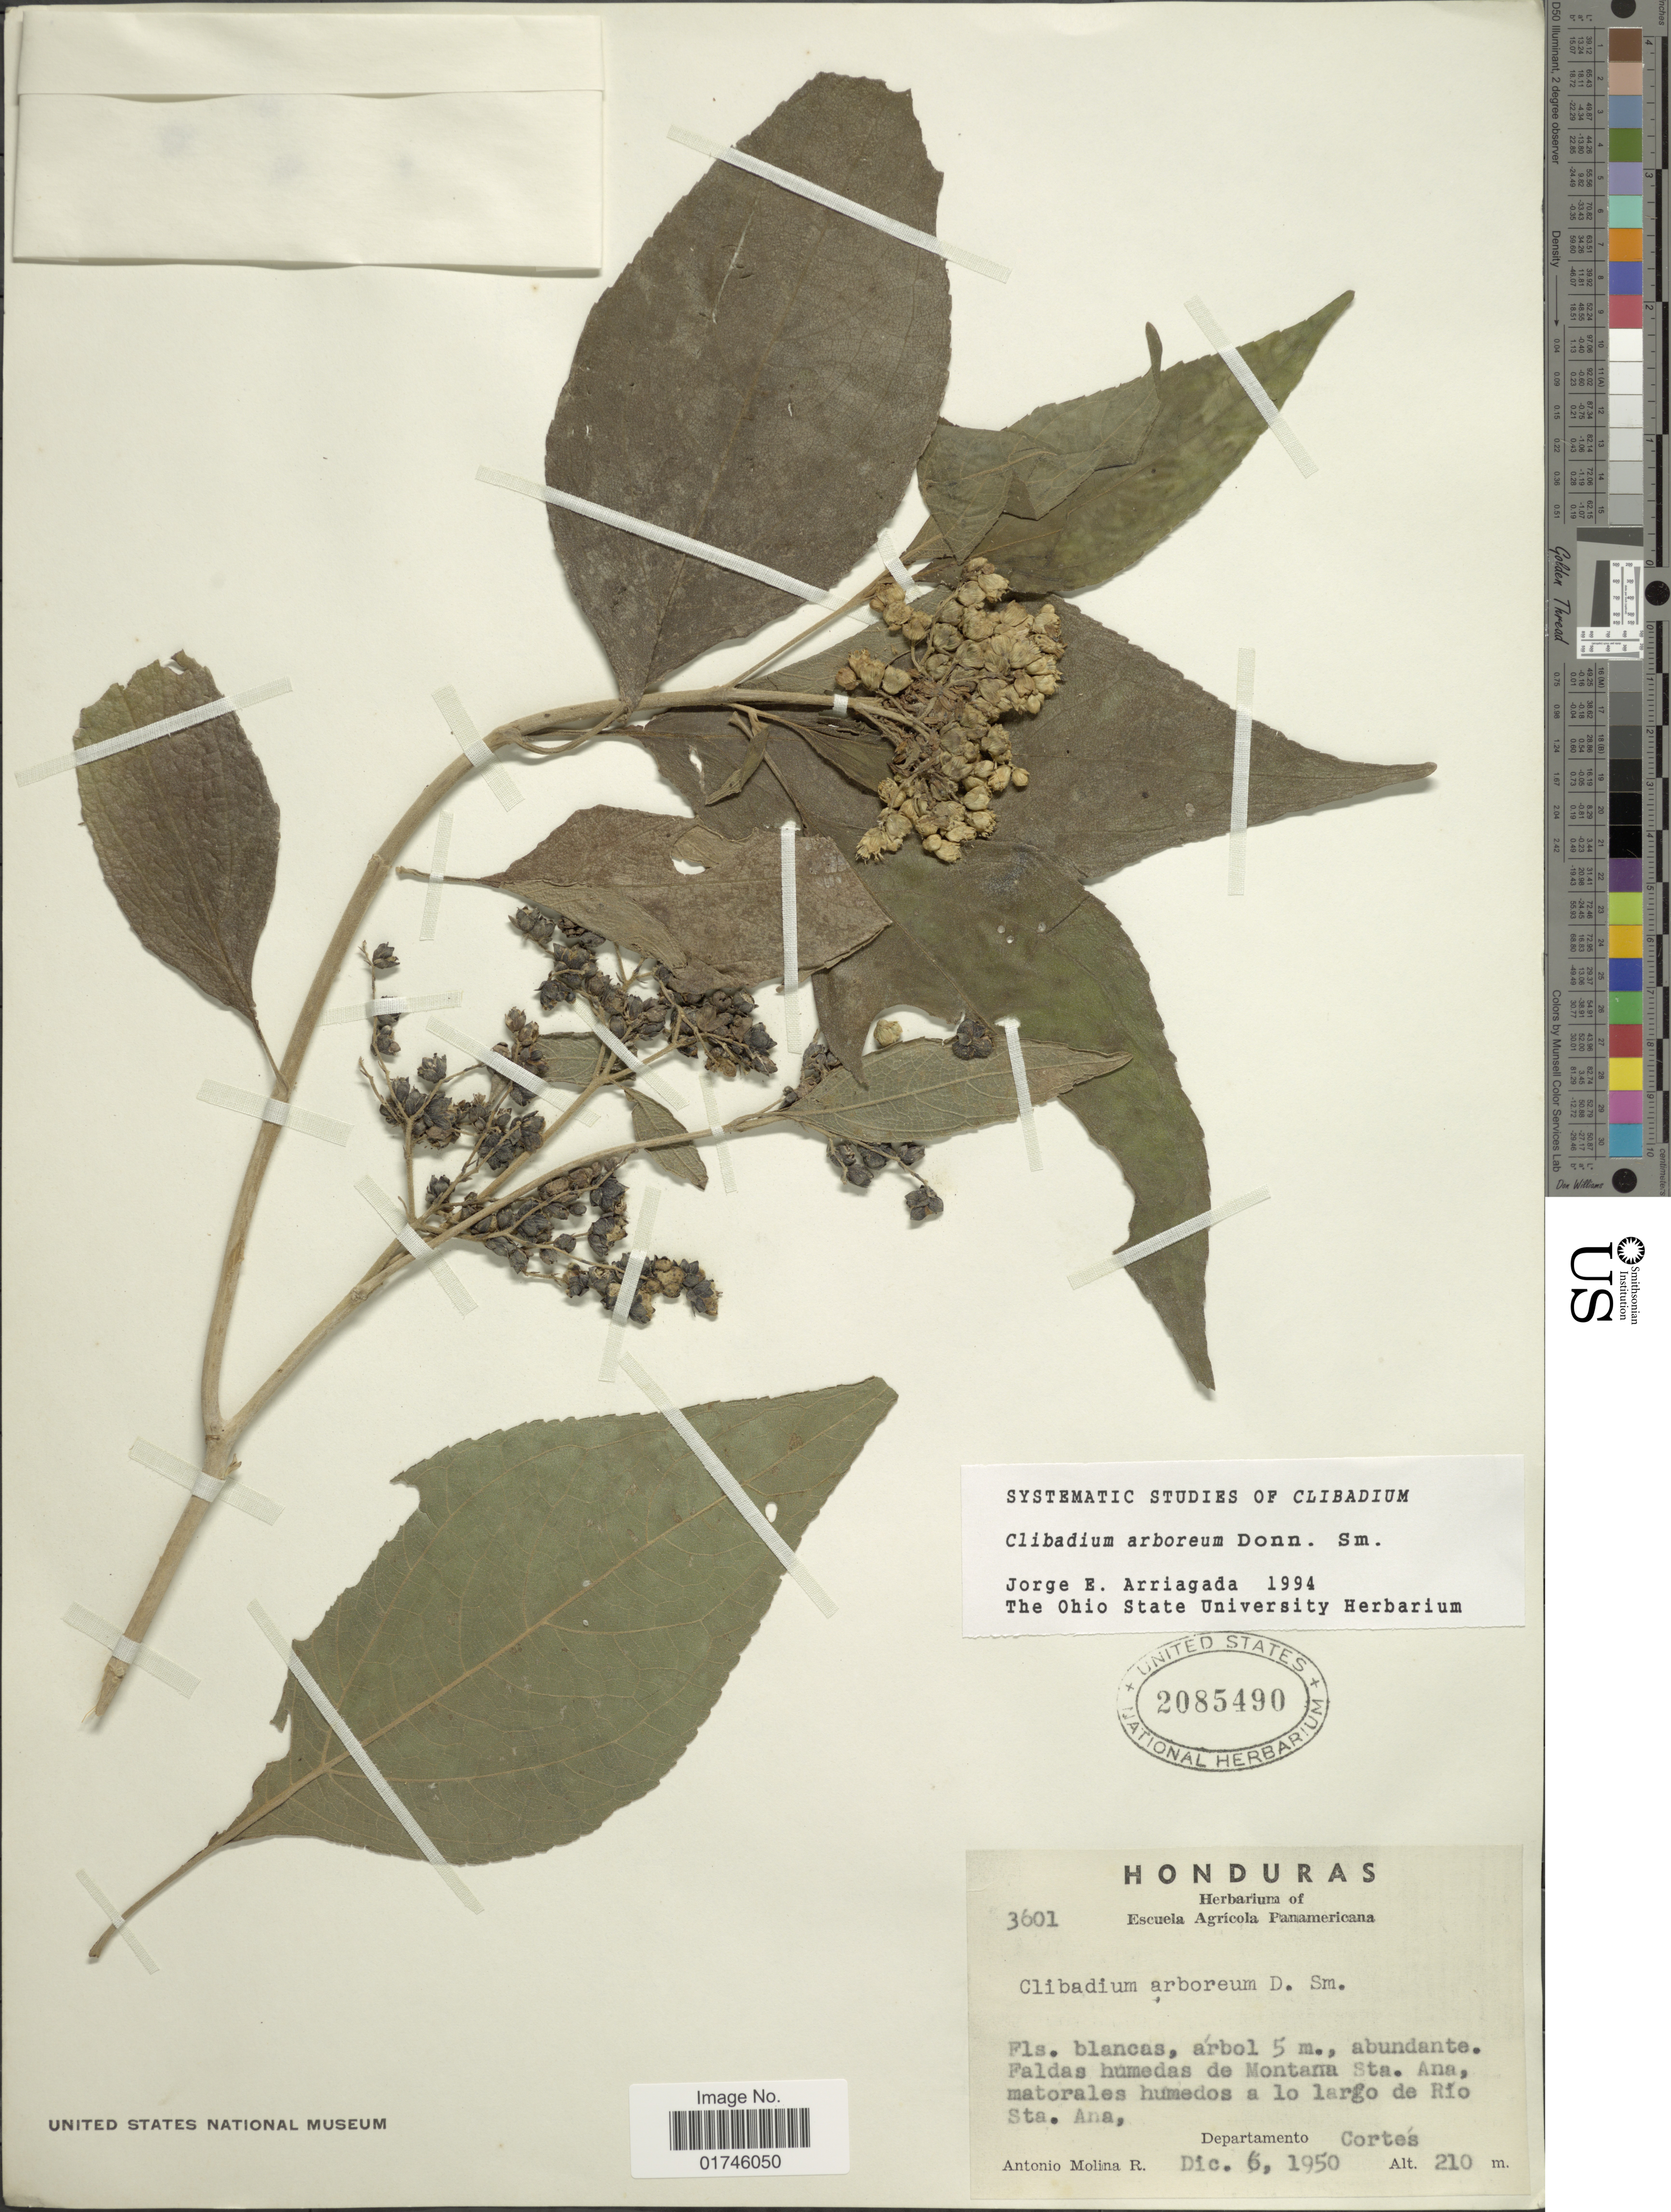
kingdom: Plantae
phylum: Tracheophyta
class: Magnoliopsida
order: Asterales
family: Asteraceae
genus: Clibadium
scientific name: Clibadium arboreum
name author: Donn. Sm.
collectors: A. Molina R.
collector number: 3601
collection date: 1950-12-06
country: Honduras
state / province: Cortés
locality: Honduras, Faldas humedis de Montana Sta. Ana, matorales humedos a lo largo de Rio Sta, Ana.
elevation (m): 210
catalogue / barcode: US 2085490